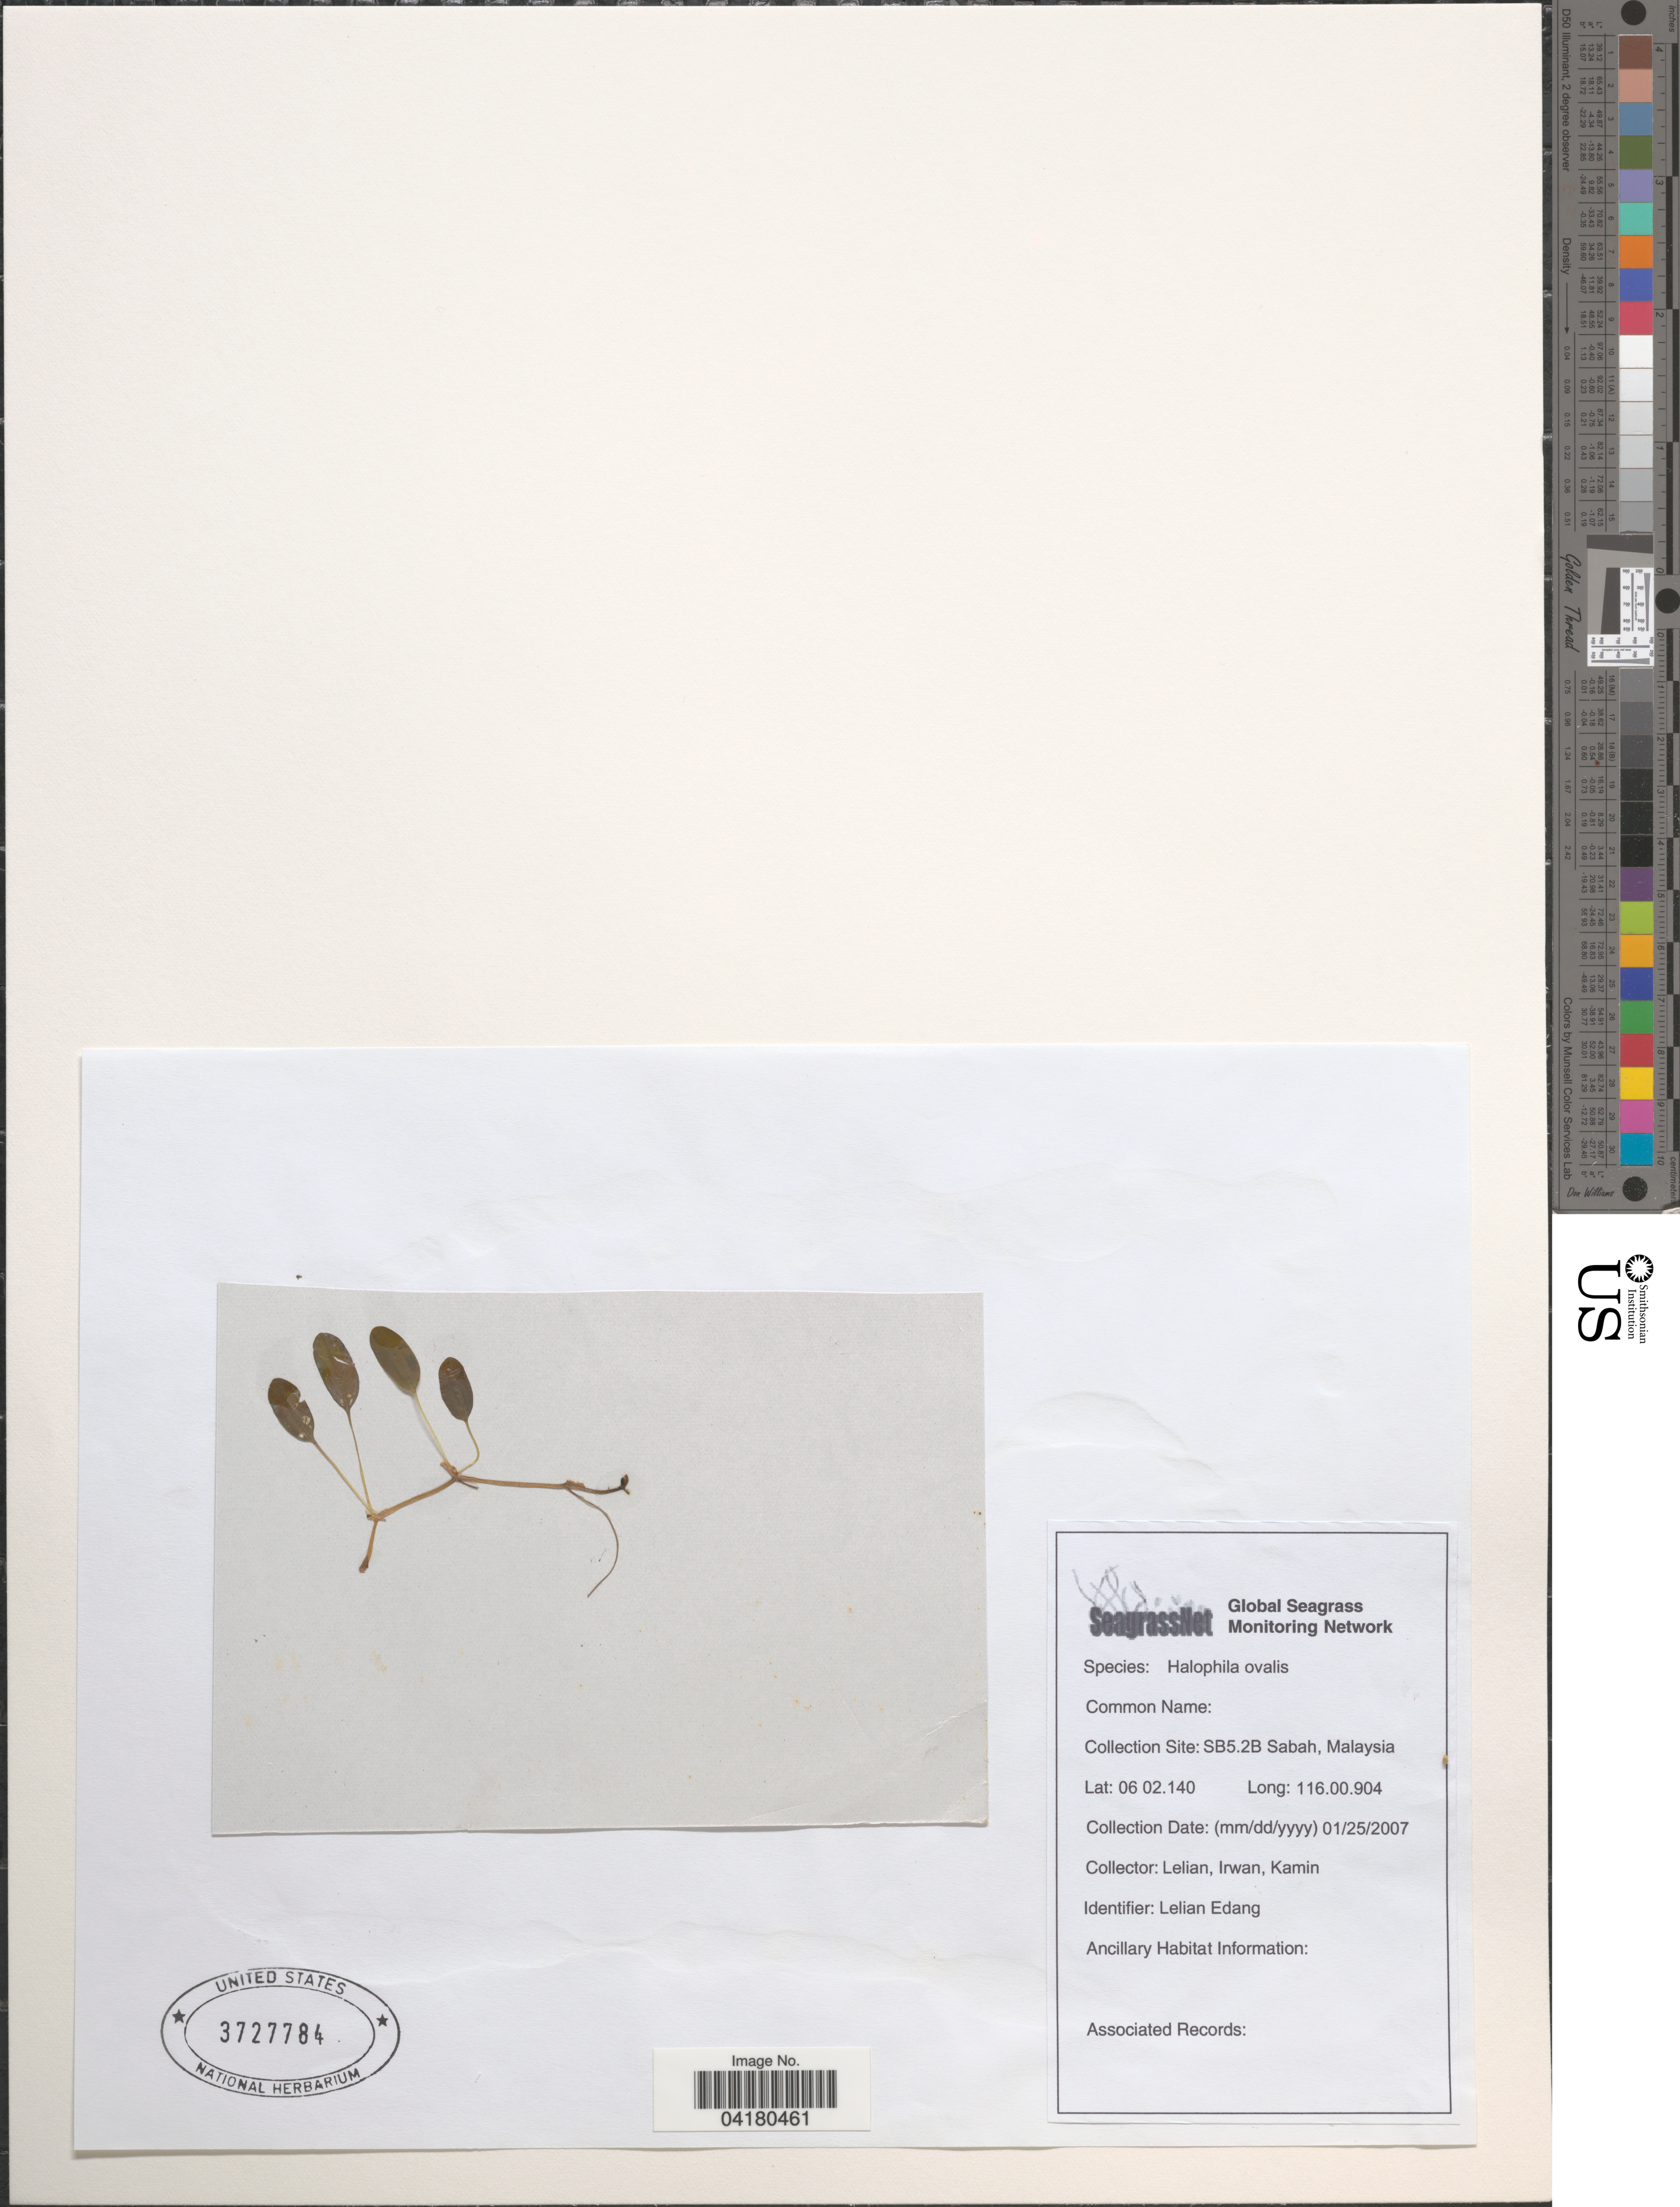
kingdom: Plantae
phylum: Tracheophyta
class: Liliopsida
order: Alismatales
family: Hydrocharitaceae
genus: Halophila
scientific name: Halophila ovalis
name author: (R. Br.) Hook. f.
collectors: Lelian, Irwan & Kamin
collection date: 2007-01-25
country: Malaysia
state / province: Sabah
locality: Collection Site: SB5.2B.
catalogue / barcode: US 3727784